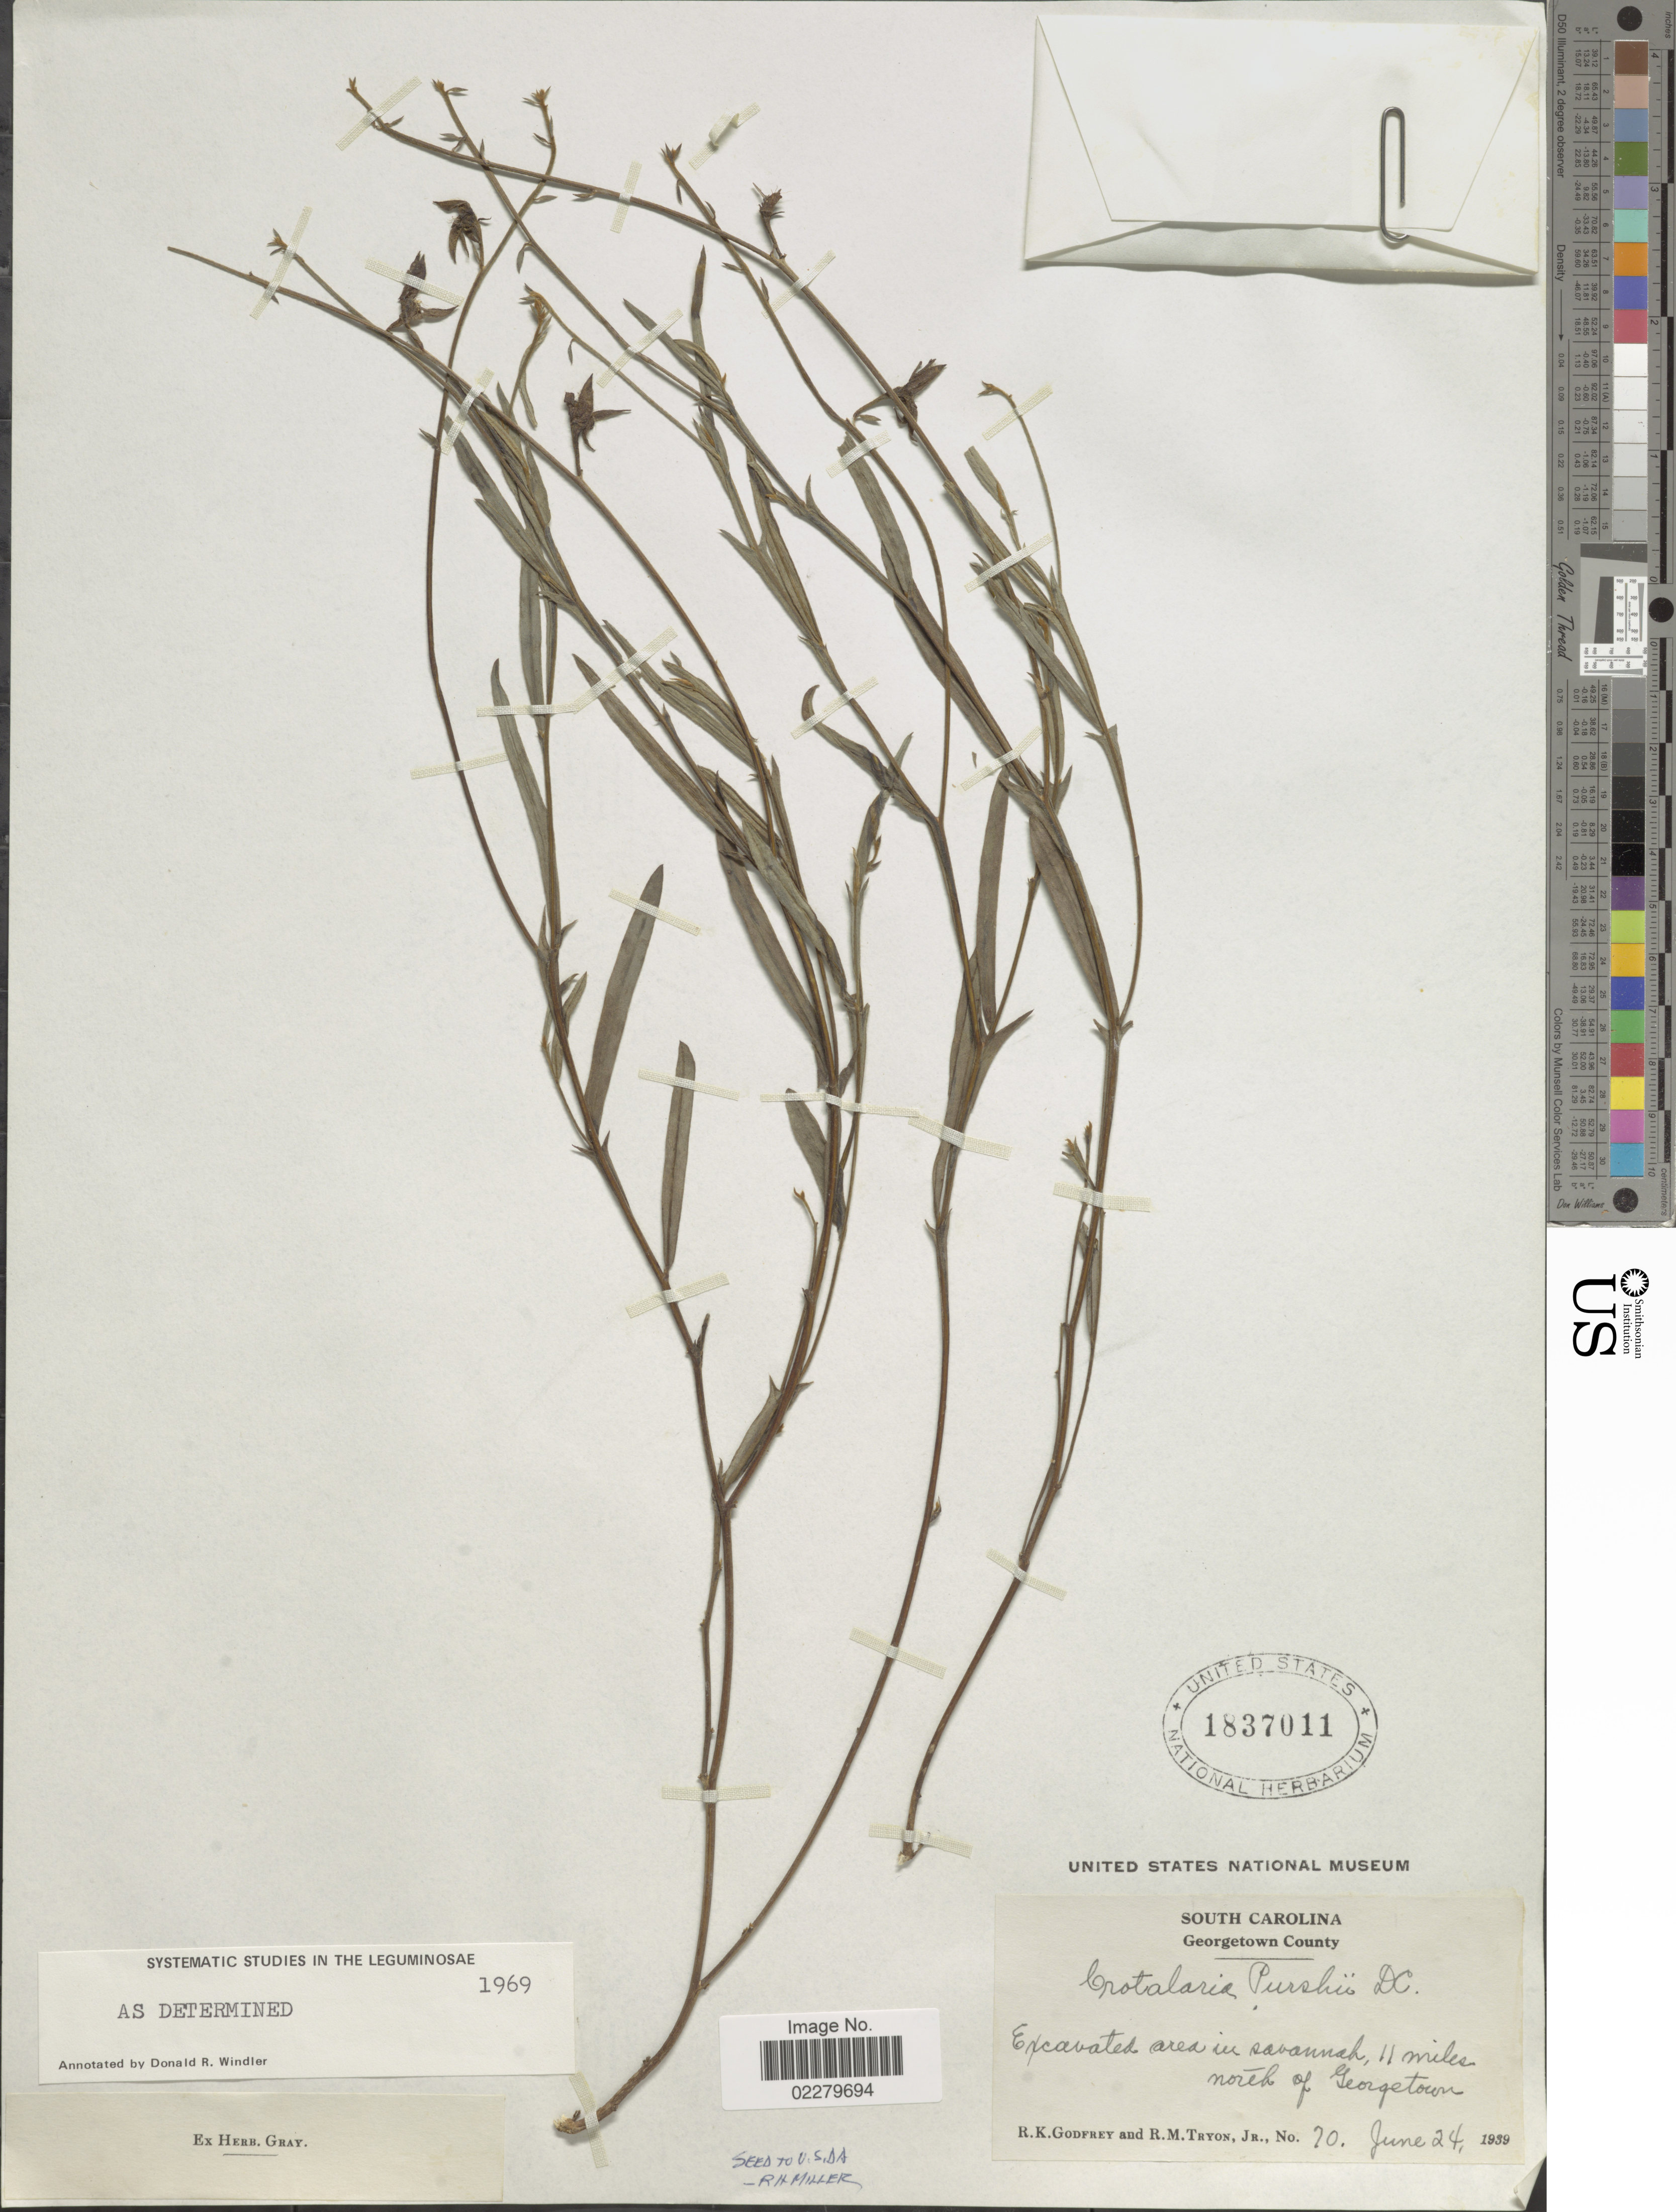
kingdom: Plantae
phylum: Tracheophyta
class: Magnoliopsida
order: Fabales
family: Fabaceae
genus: Crotalaria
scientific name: Crotalaria purshii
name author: DC.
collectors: R. K. Godfrey & R. M. Tryon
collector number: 70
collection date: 1939-06-24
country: United States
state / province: South Carolina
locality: Georgetown County. Excavated area in savannah, 11 miles north of Georgetown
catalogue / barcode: US 1837011